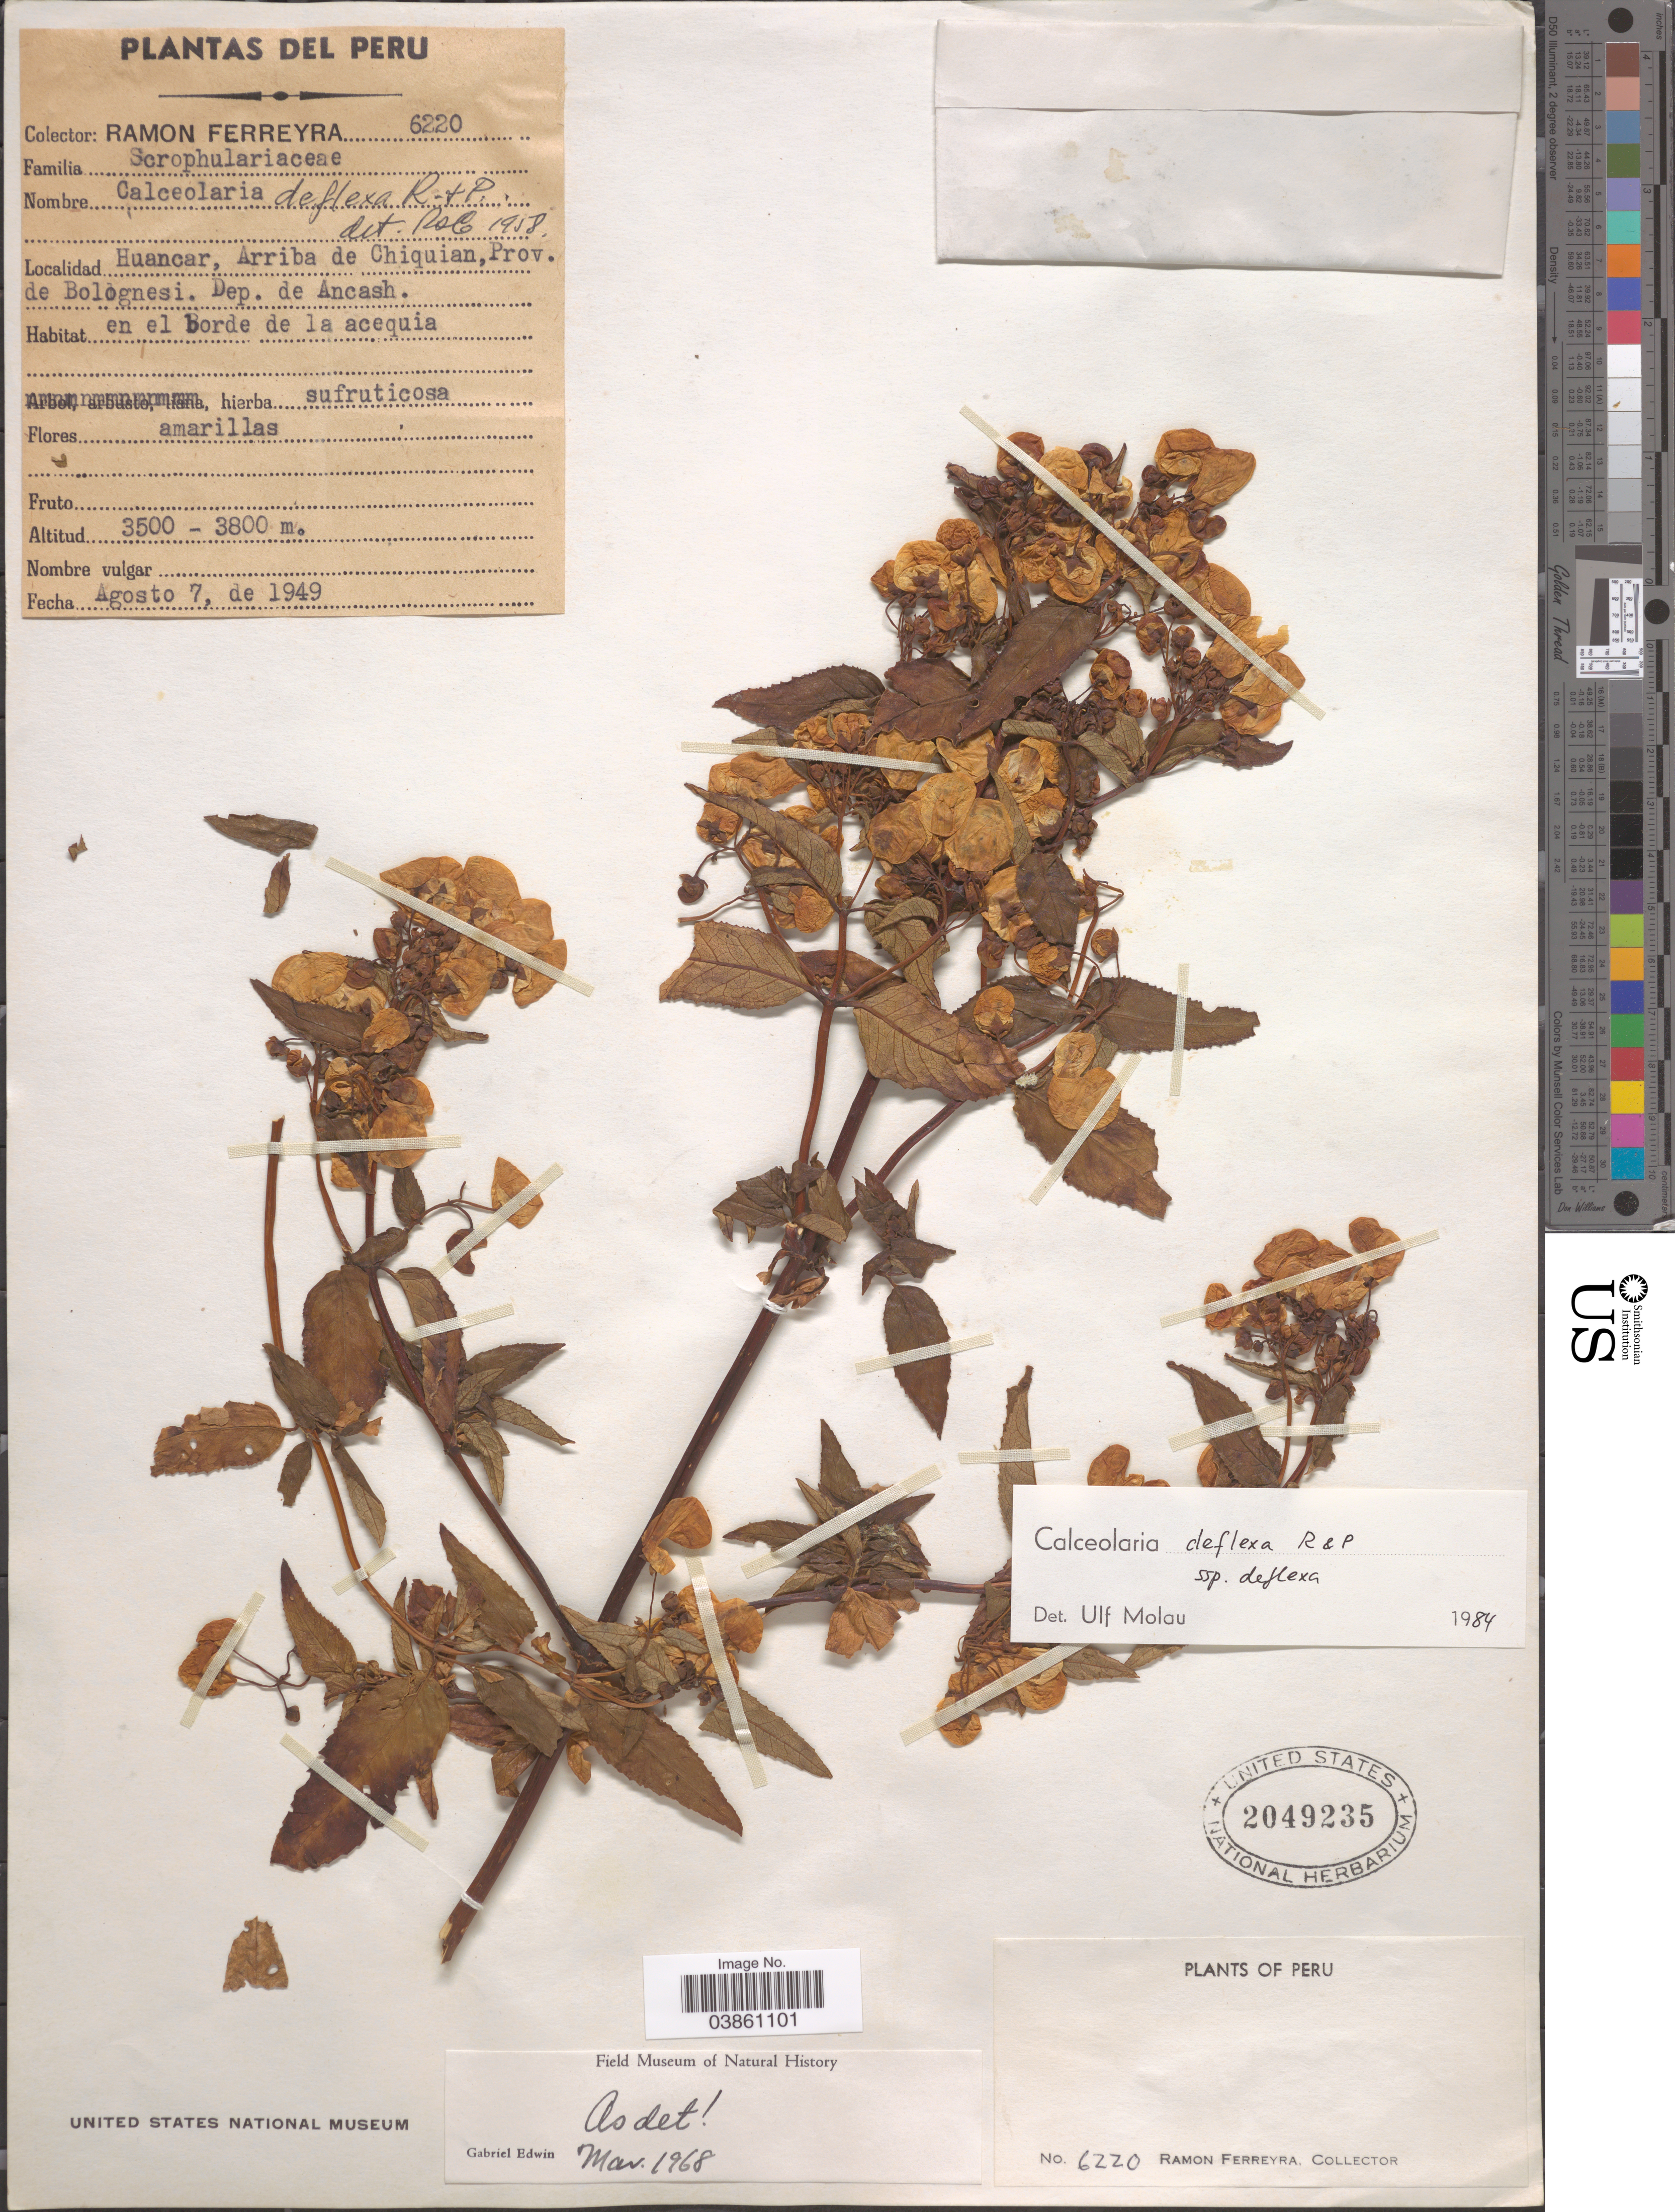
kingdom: Plantae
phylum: Tracheophyta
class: Magnoliopsida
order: Lamiales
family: Calceolariaceae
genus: Calceolaria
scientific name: Calceolaria deflexa subsp. deflexa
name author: Ruiz & Pav.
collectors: R. A. Ferreyra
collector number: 6220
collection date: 1949-08-07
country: Peru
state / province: Ancash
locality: Huancar, Arriba de Chiquian,Prov. de Bolognesi. Dep. de Ancash.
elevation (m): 3500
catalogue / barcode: US 2049235